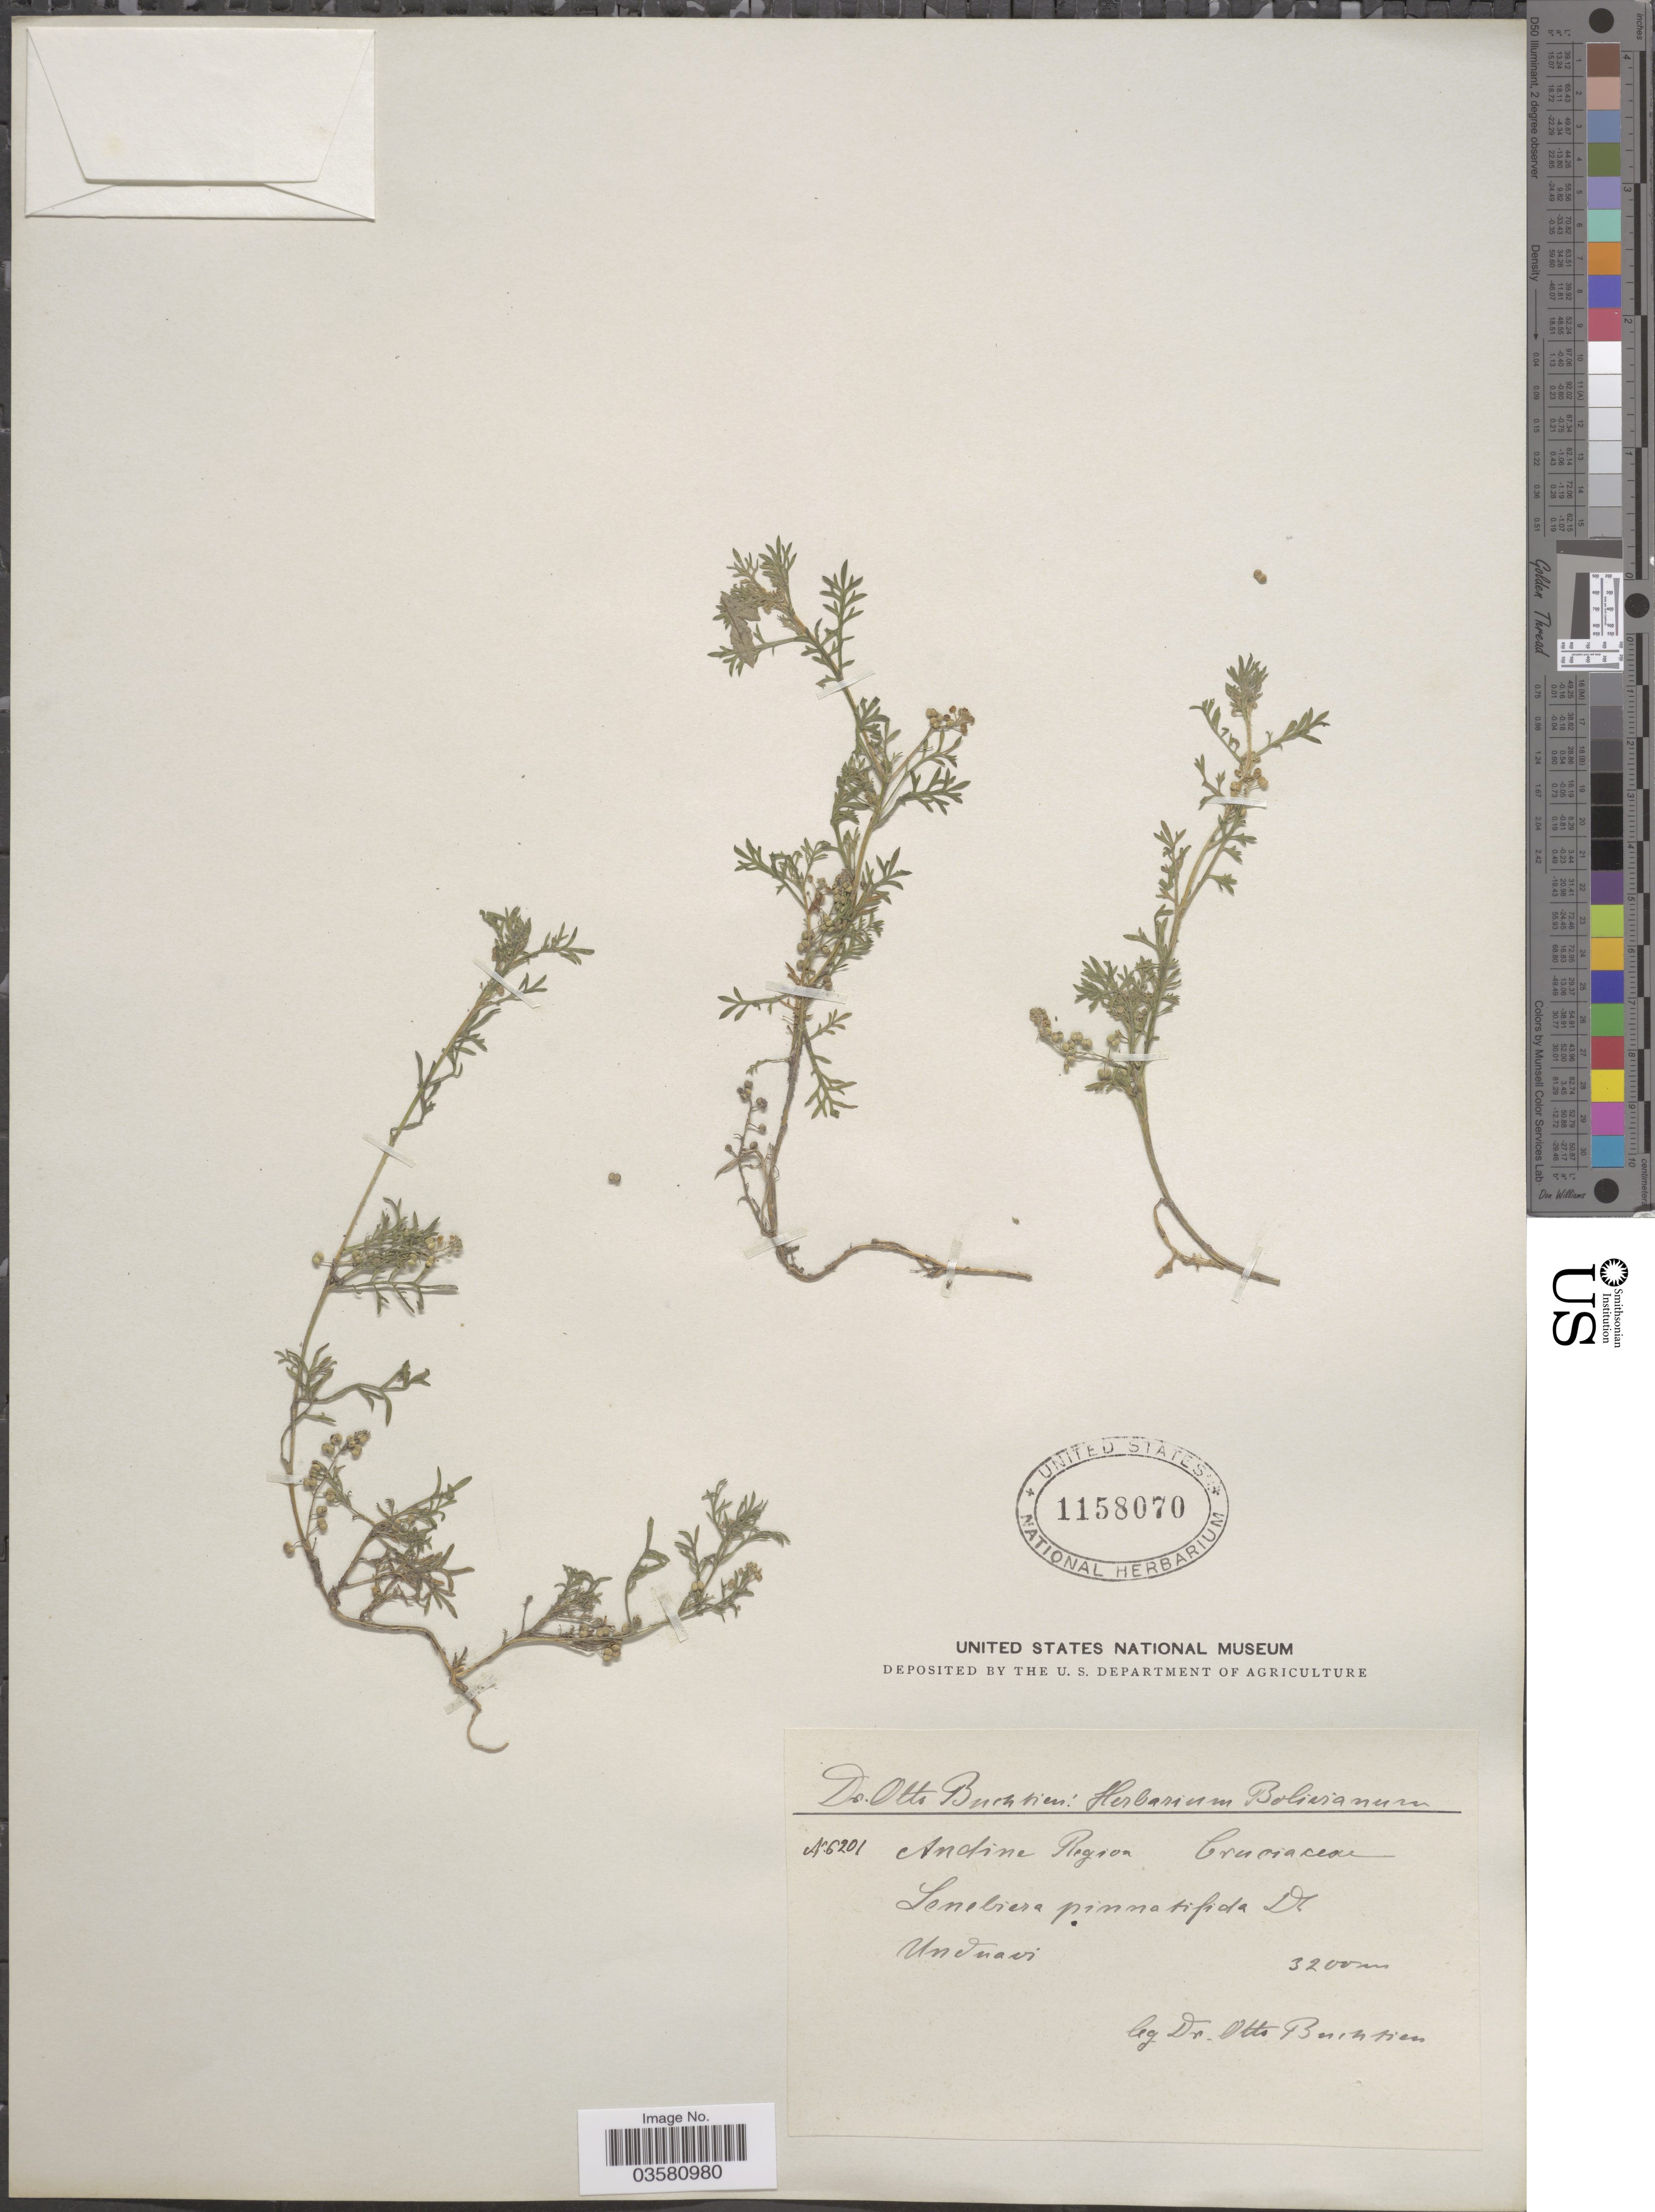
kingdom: Plantae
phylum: Tracheophyta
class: Magnoliopsida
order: Brassicales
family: Brassicaceae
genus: Lepidium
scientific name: Lepidium didymum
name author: L.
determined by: Strong, M. T., (US), Smithsonian Institution - National Museum of Natural History (UNITED STATES)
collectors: O. Buchtien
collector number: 6201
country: Bolivia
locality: Andine Region. Unduavi.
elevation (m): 3200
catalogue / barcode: US 1158070